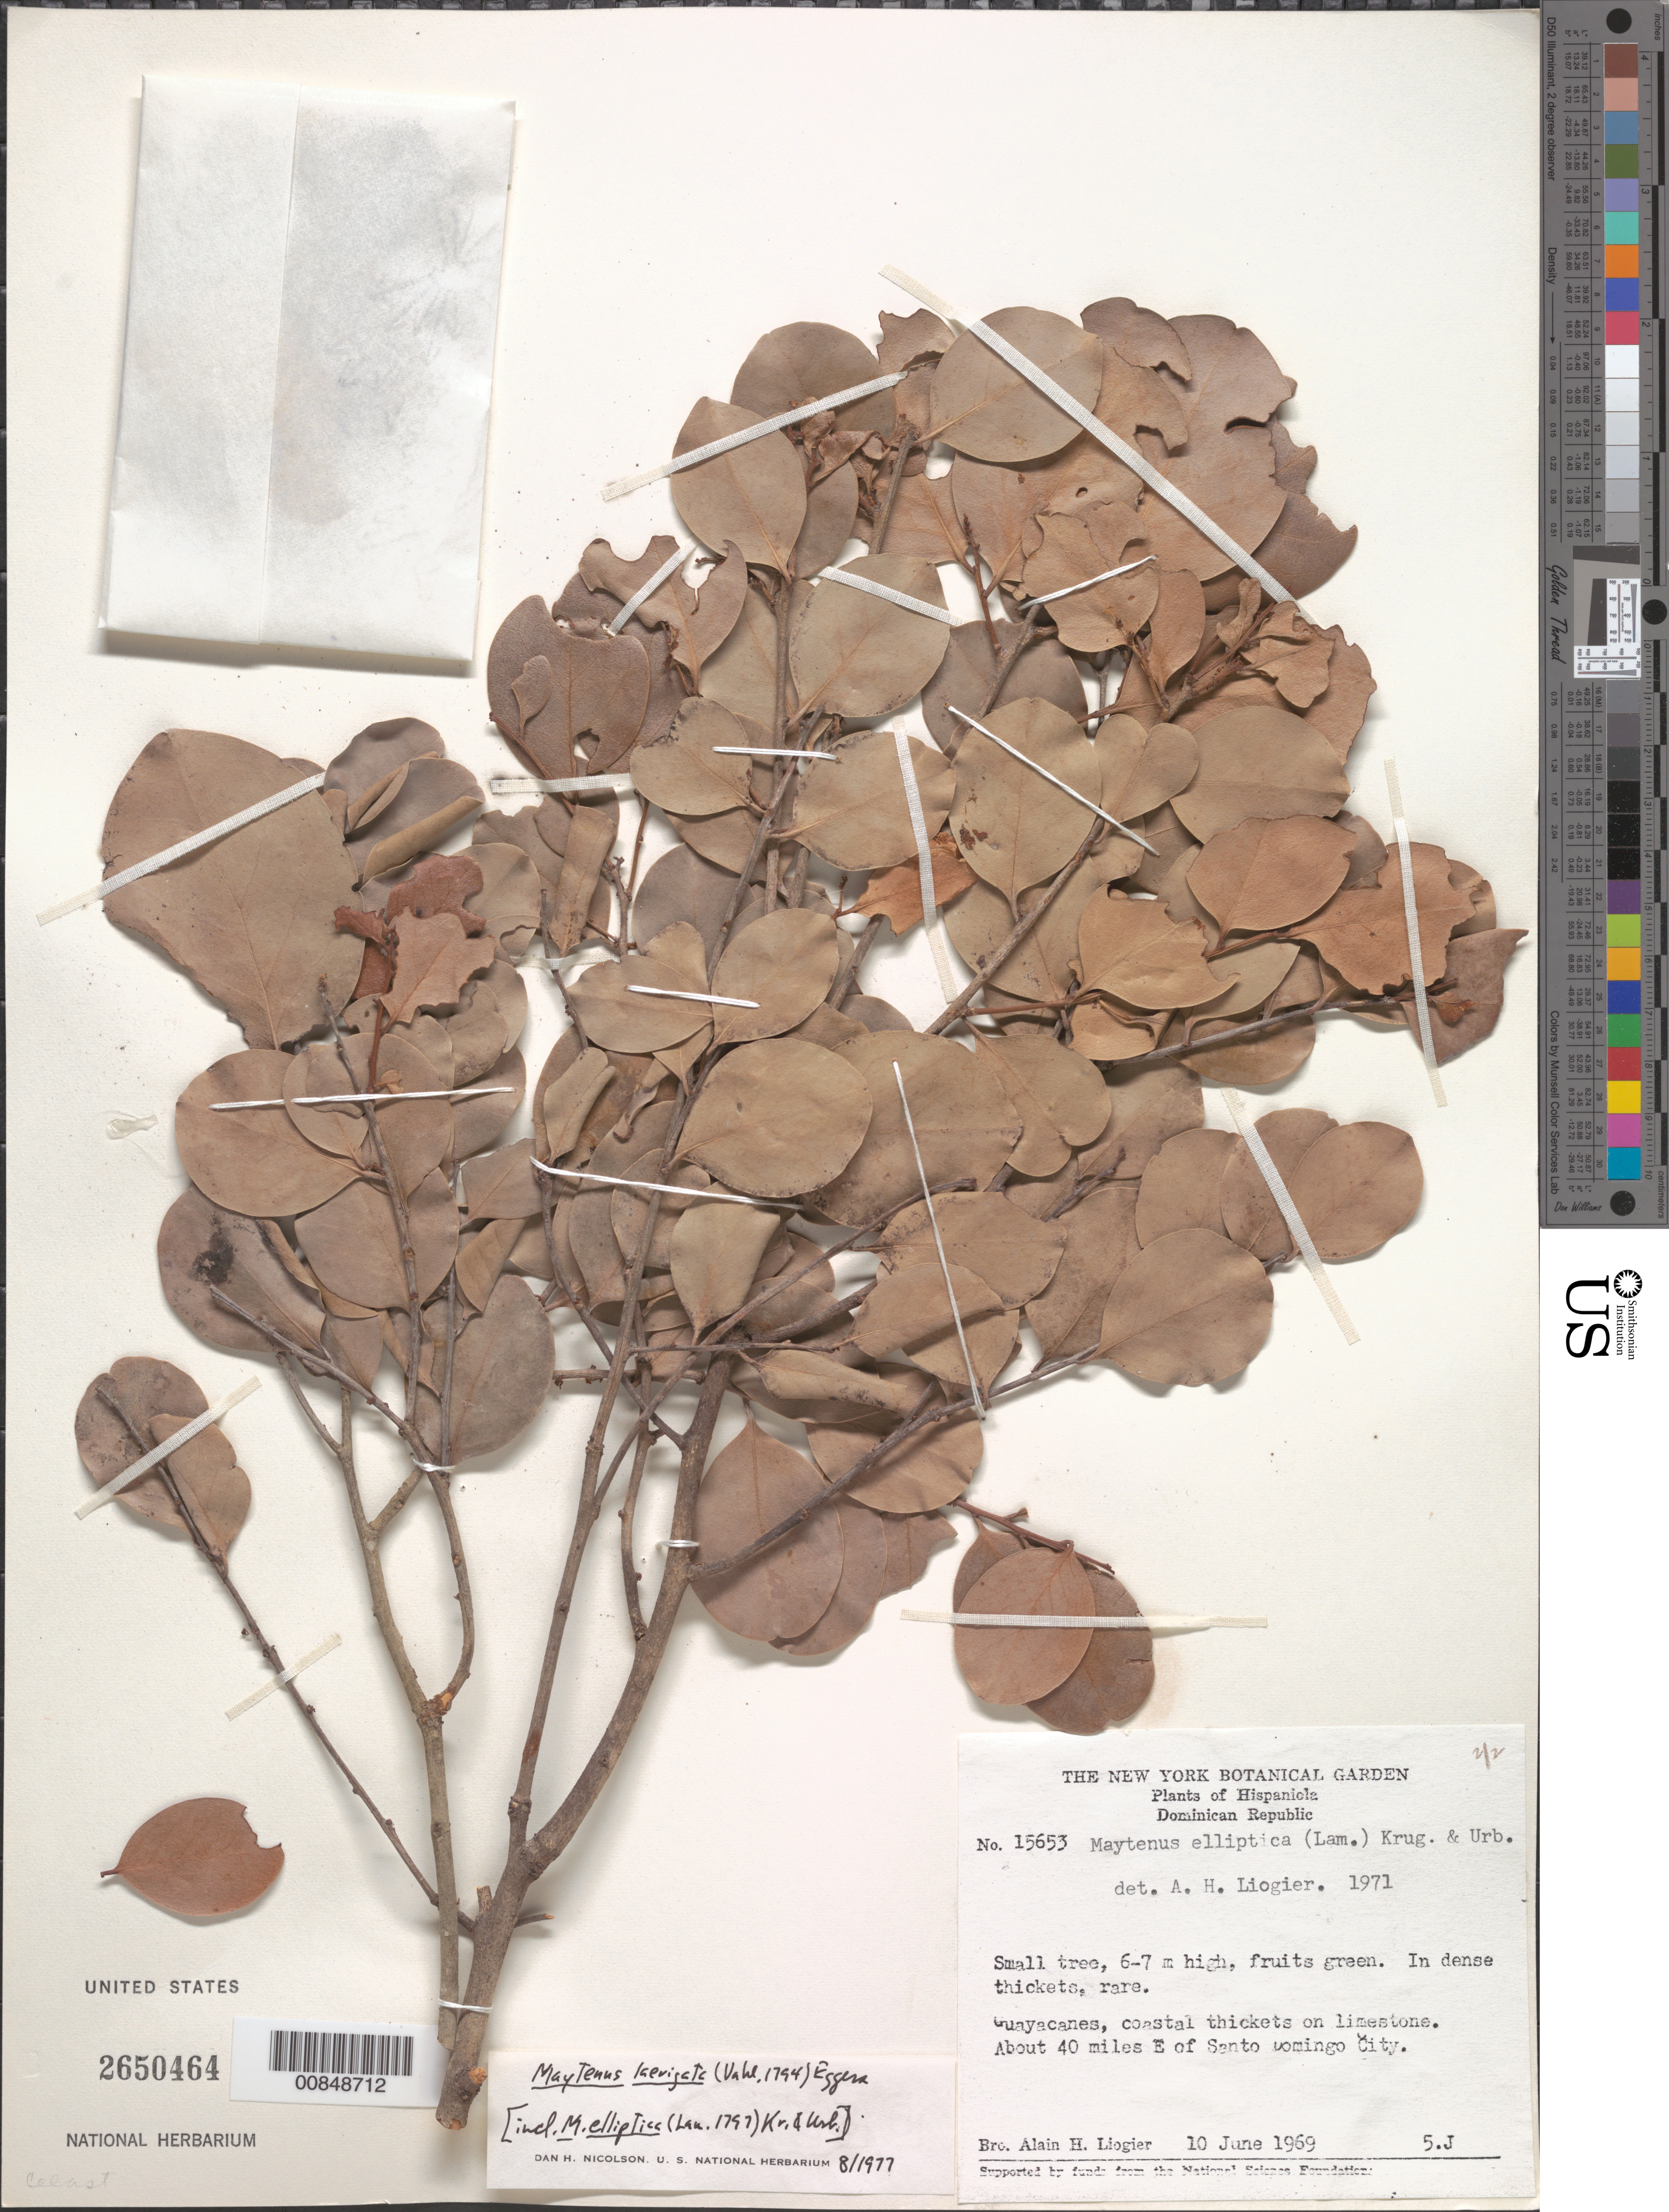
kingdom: Plantae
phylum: Tracheophyta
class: Magnoliopsida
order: Celastrales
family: Celastraceae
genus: Maytenus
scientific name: Maytenus laevigatus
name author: (Vahl) Griseb. ex Eggers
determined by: Nicolson, Dan H.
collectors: A. H. Liogier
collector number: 15653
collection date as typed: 10 Jun 1969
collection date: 1969-06-10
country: Dominican Republic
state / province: Distrito Nacional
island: Hispaniola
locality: Guayacanes, about 40 miles E from Santo Domingo City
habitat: In dense coastal thickets on limestone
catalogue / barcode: US 2650464